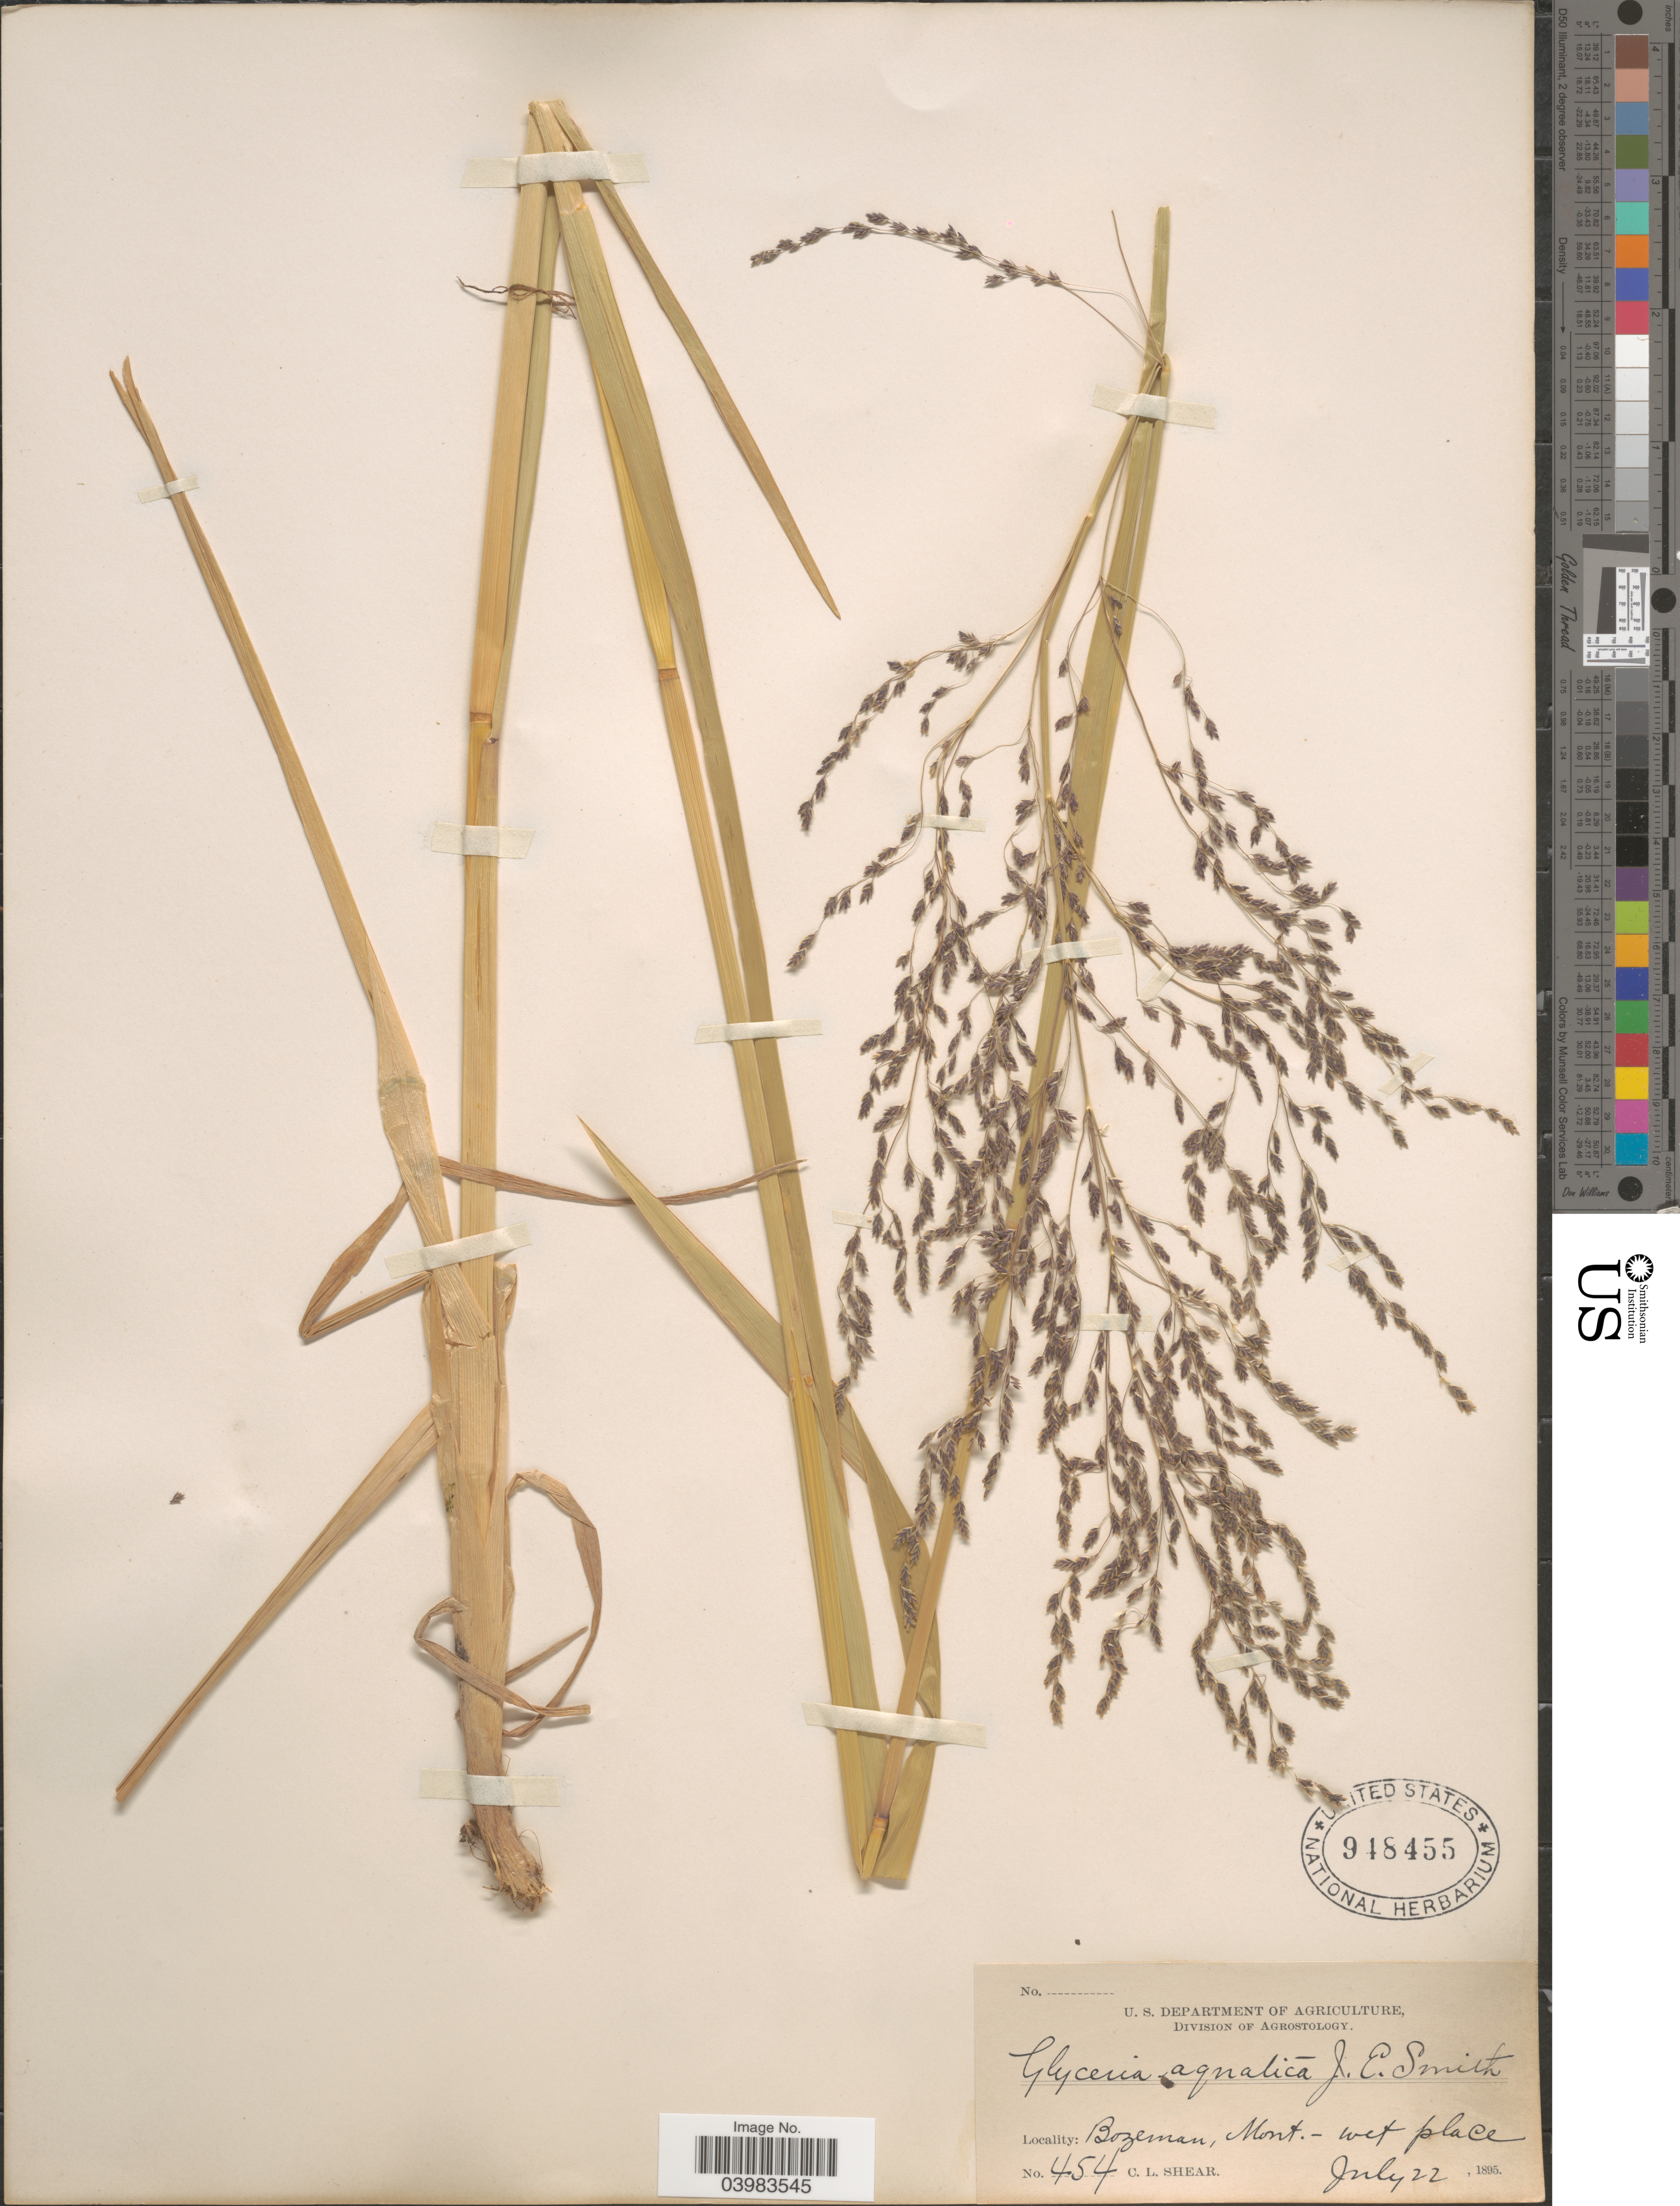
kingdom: Plantae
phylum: Tracheophyta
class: Liliopsida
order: Poales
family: Poaceae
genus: Glyceria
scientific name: Glyceria grandis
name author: S. Watson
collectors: C. L. Shear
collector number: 454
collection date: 1895-07-22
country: United States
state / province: Montana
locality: Bozeman.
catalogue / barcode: US 948455